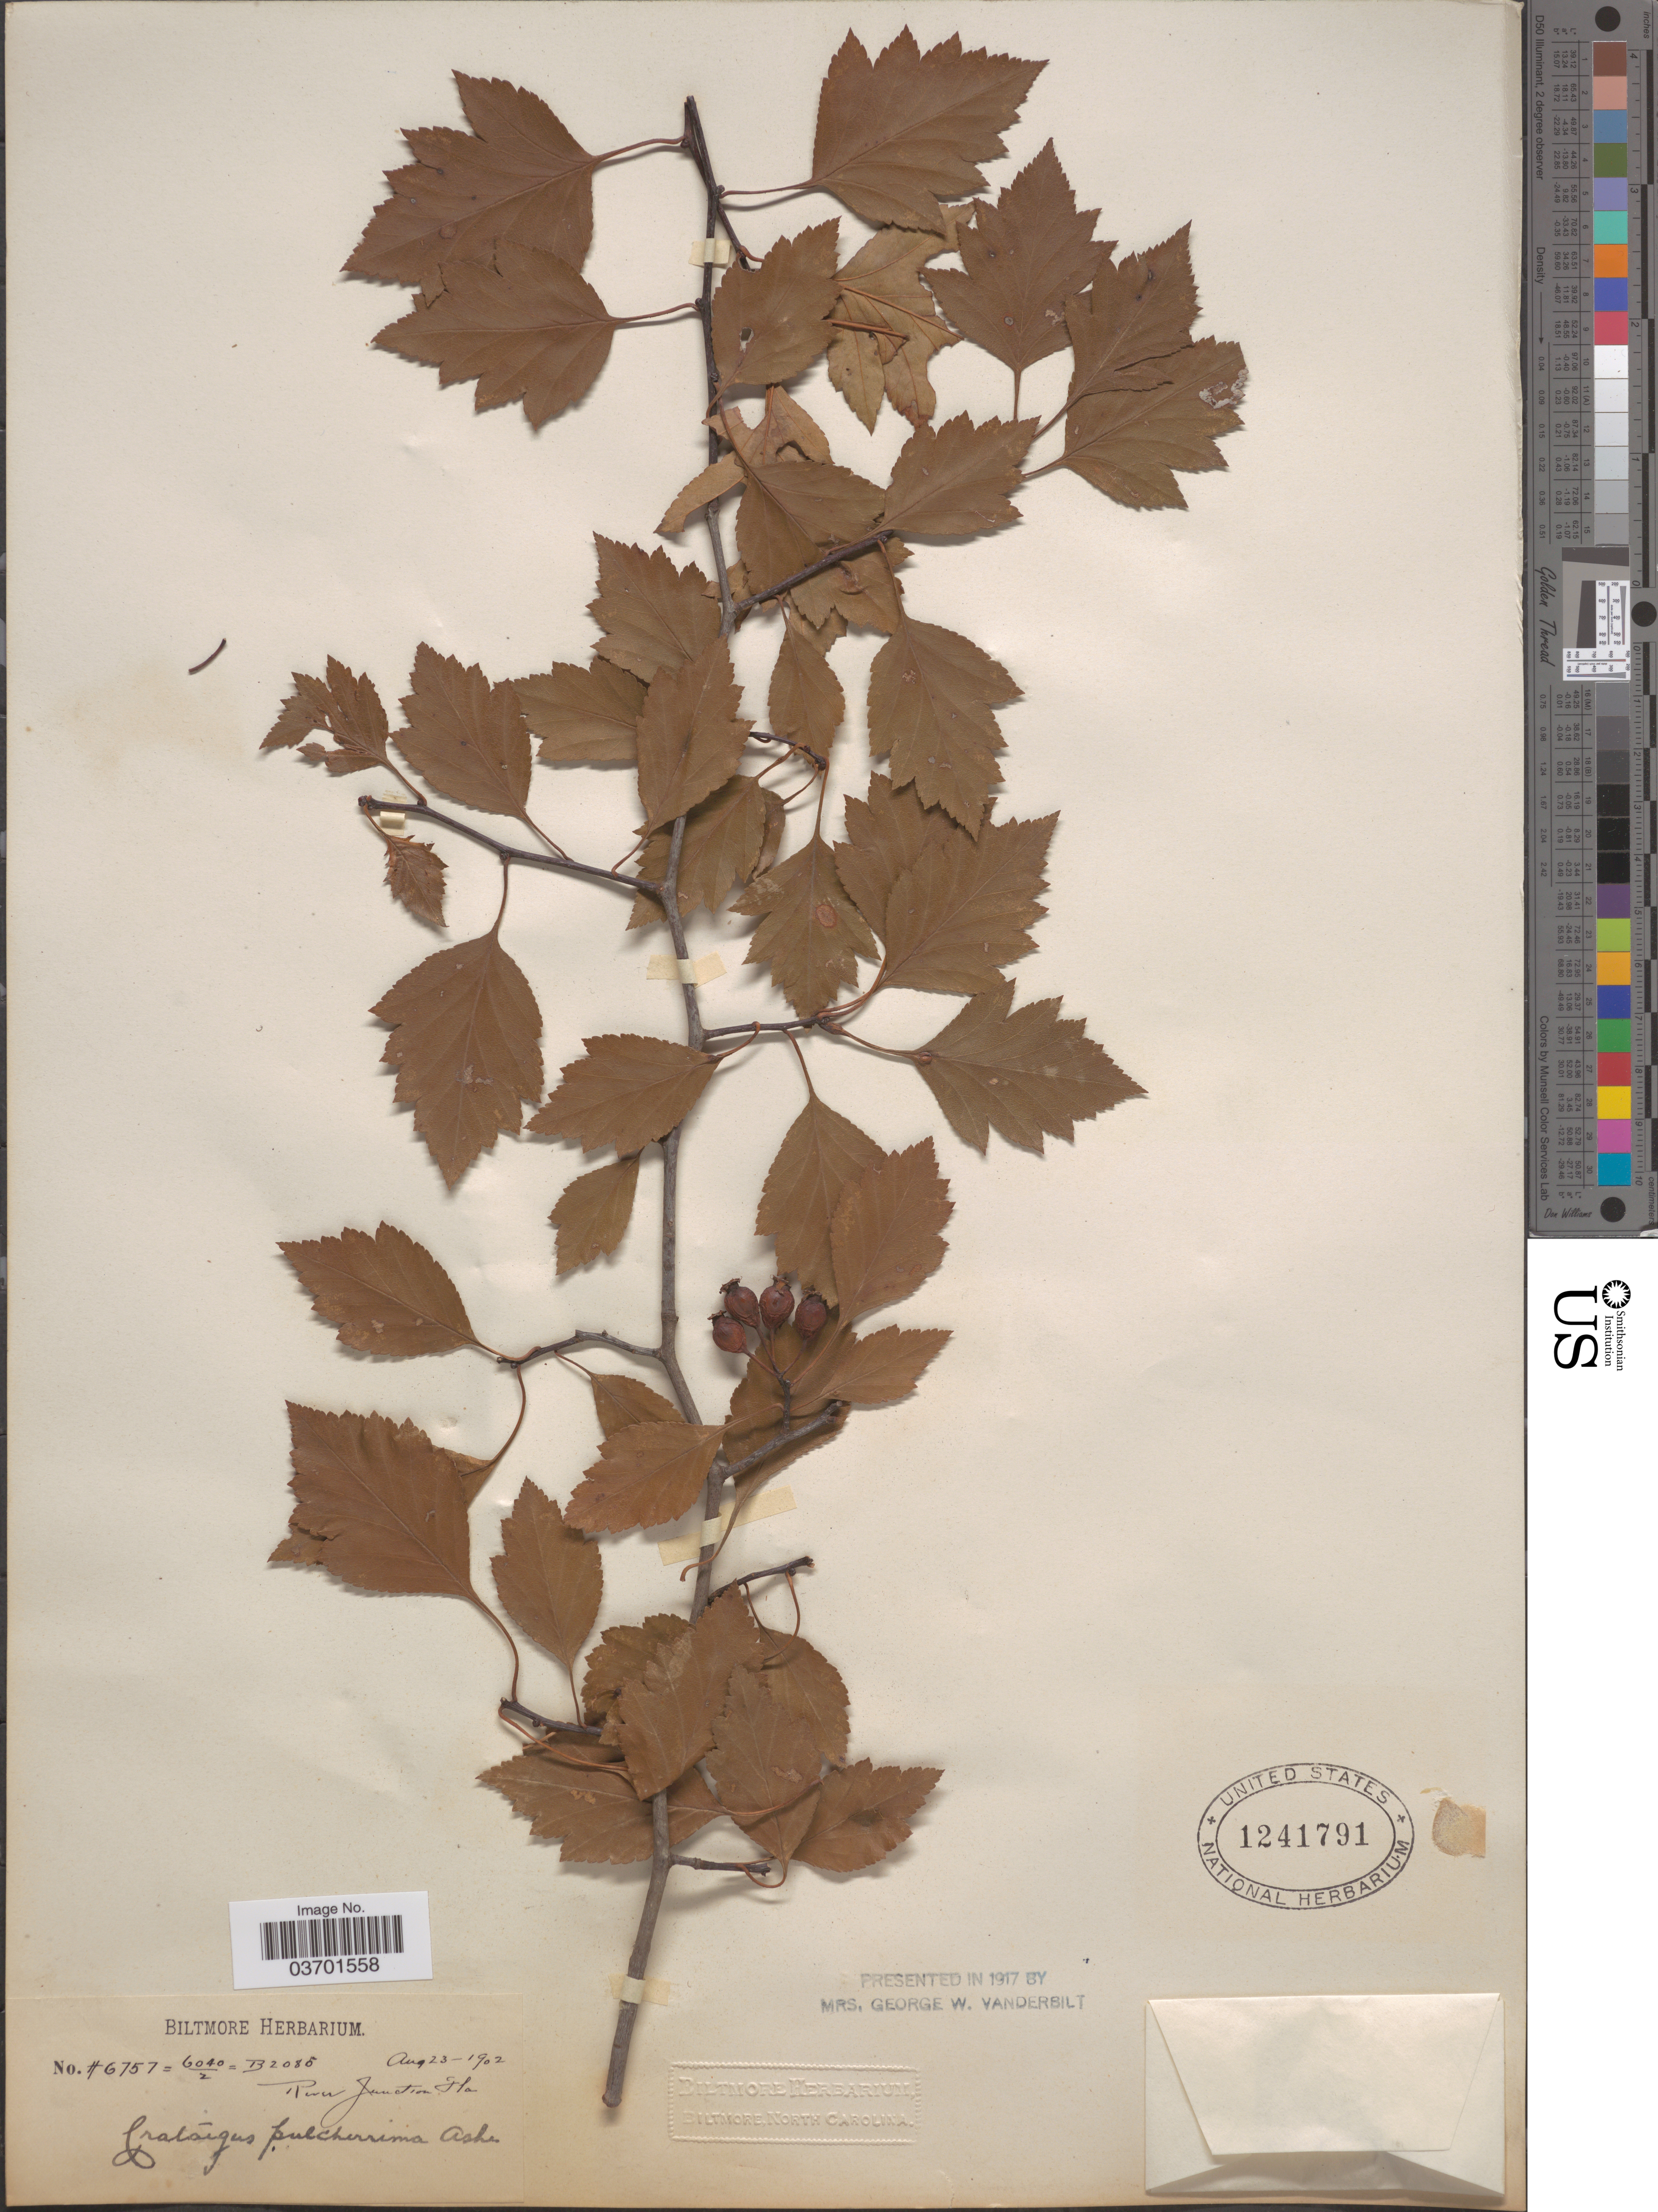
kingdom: Plantae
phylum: Tracheophyta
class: Magnoliopsida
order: Rosales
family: Rosaceae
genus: Crataegus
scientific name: Crataegus pulcherrima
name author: Ashe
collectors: ex herb. Biltmore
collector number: H6757=6040/2=B2085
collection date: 1902-08-23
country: United States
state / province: Florida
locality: River Junction.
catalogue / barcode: US 1241791